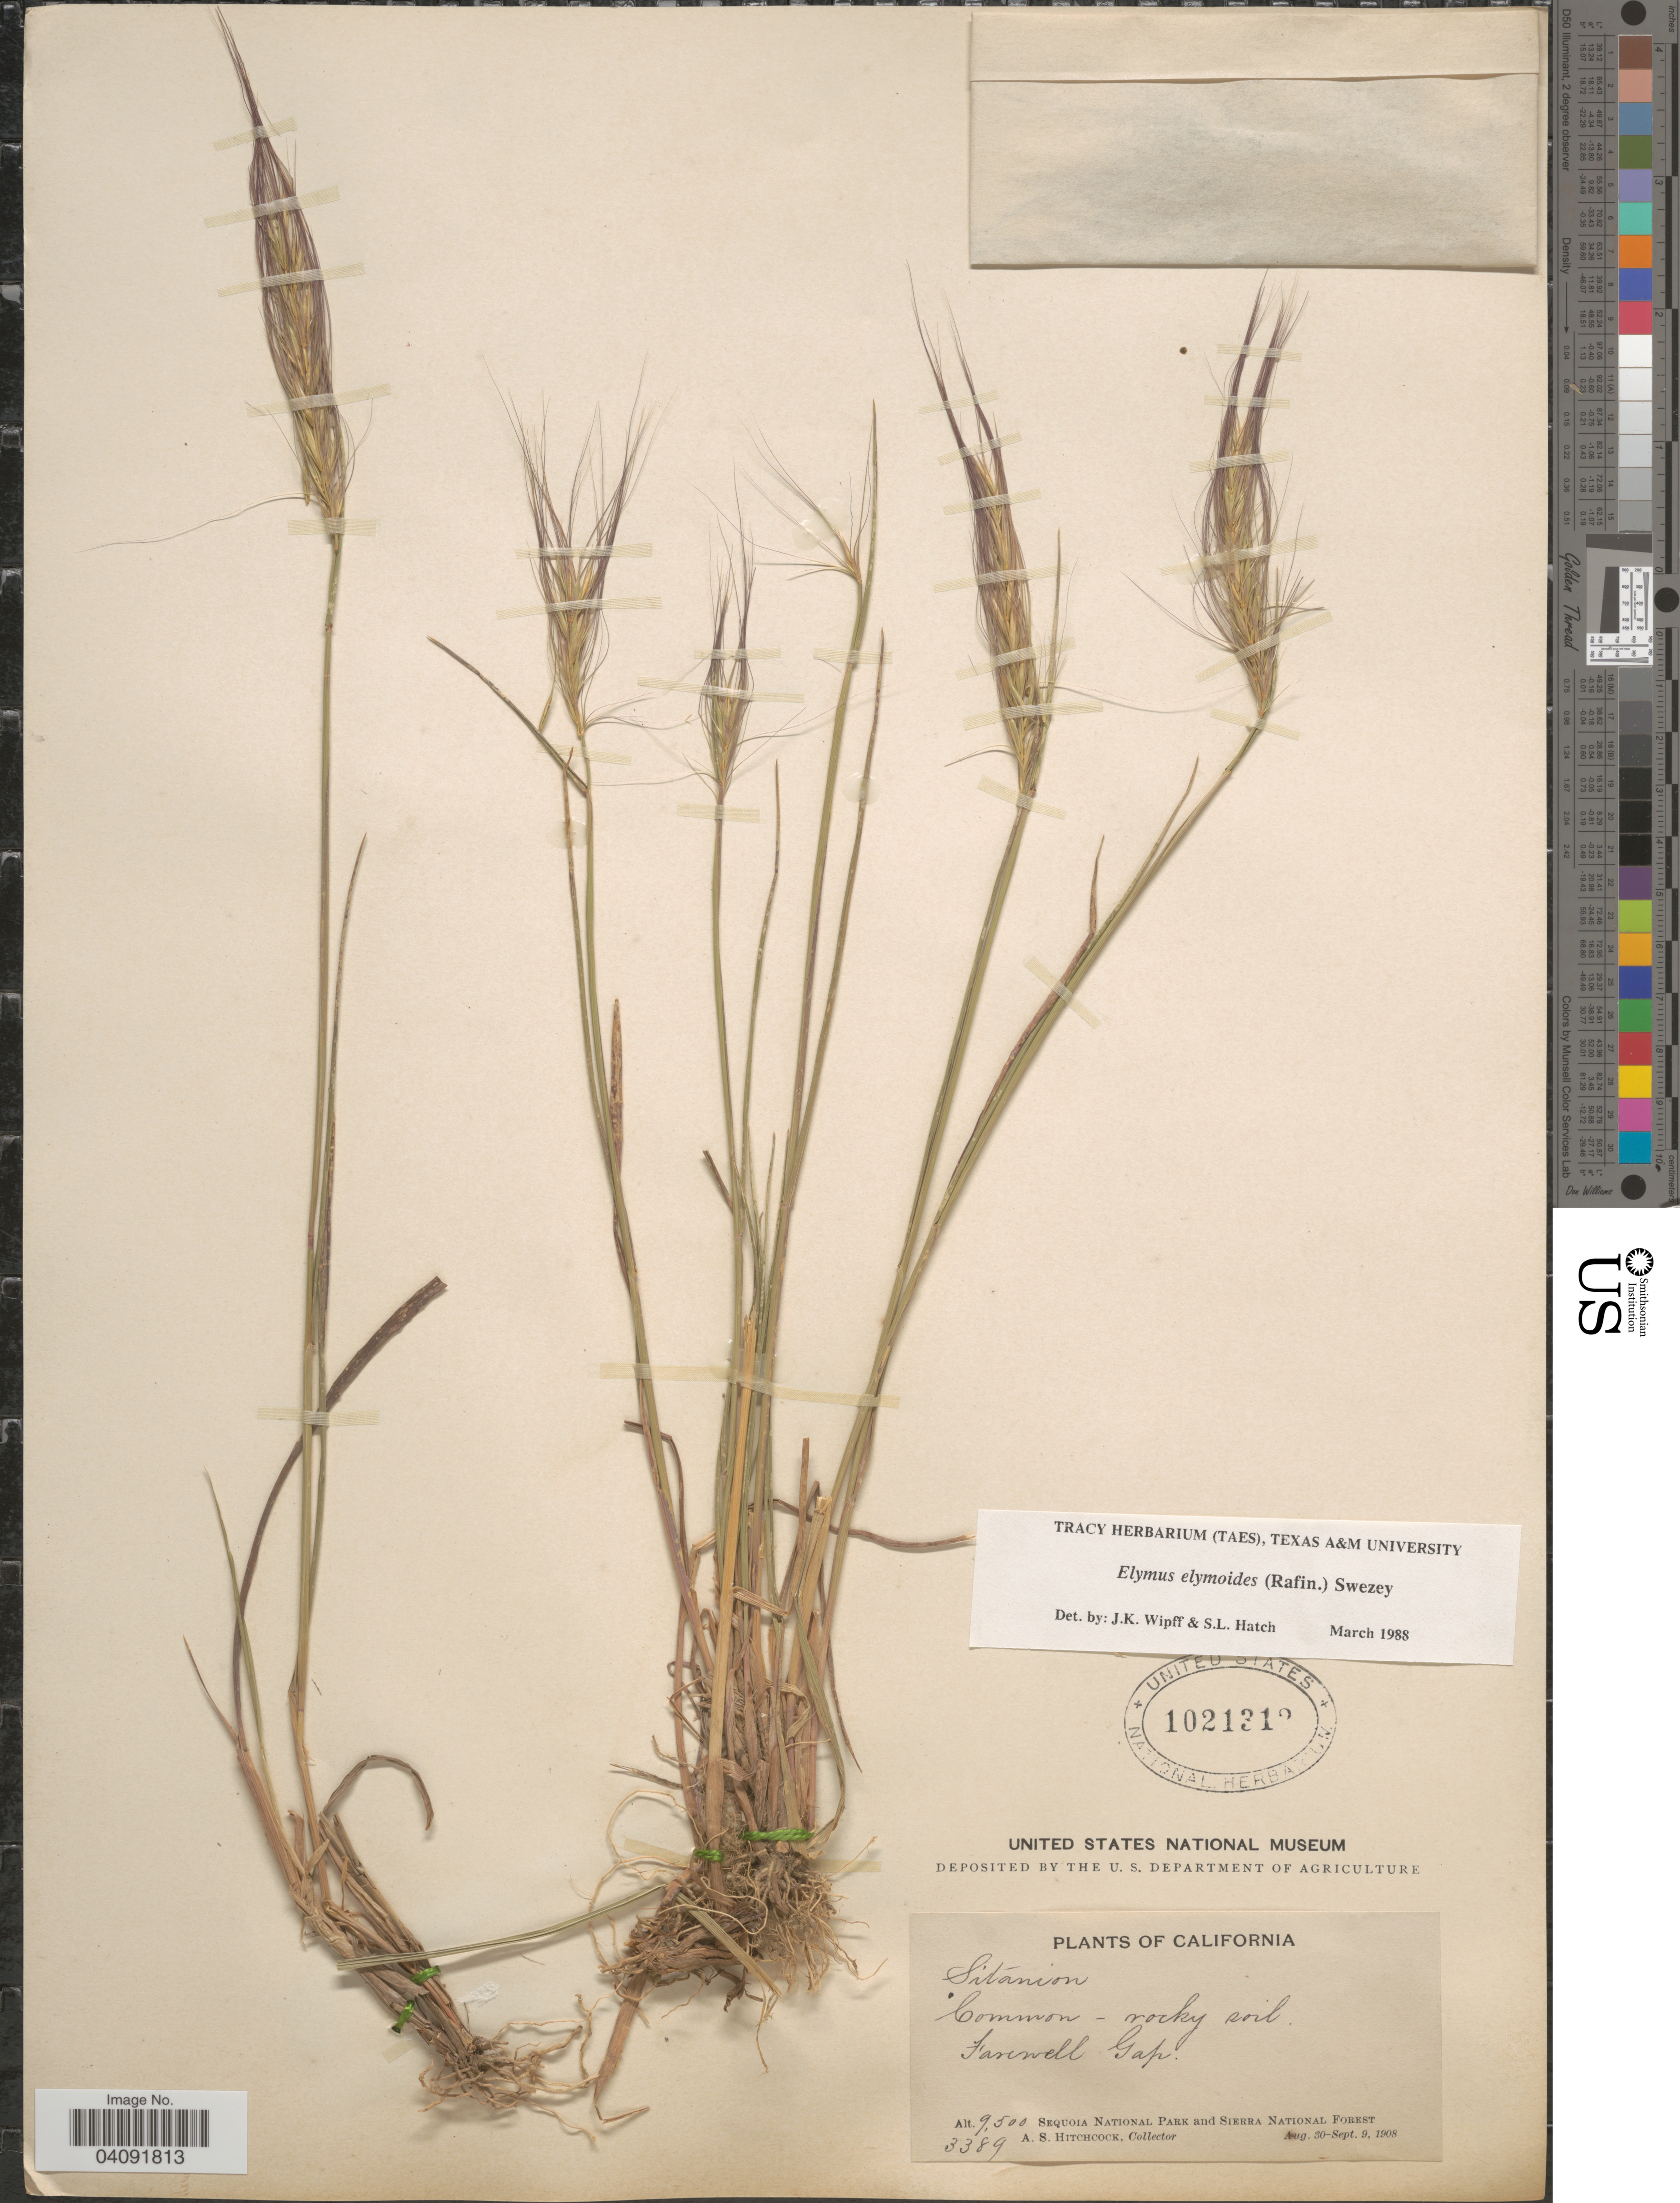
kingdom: Plantae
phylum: Tracheophyta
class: Liliopsida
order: Poales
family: Poaceae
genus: Elymus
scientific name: Elymus elymoides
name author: (Raf.) Swezey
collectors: A. S. Hitchcock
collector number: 3389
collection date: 1908-08-30/1908-09-09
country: United States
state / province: California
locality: Farewell Gap. Sequoia National Park and Sierra National Forest.